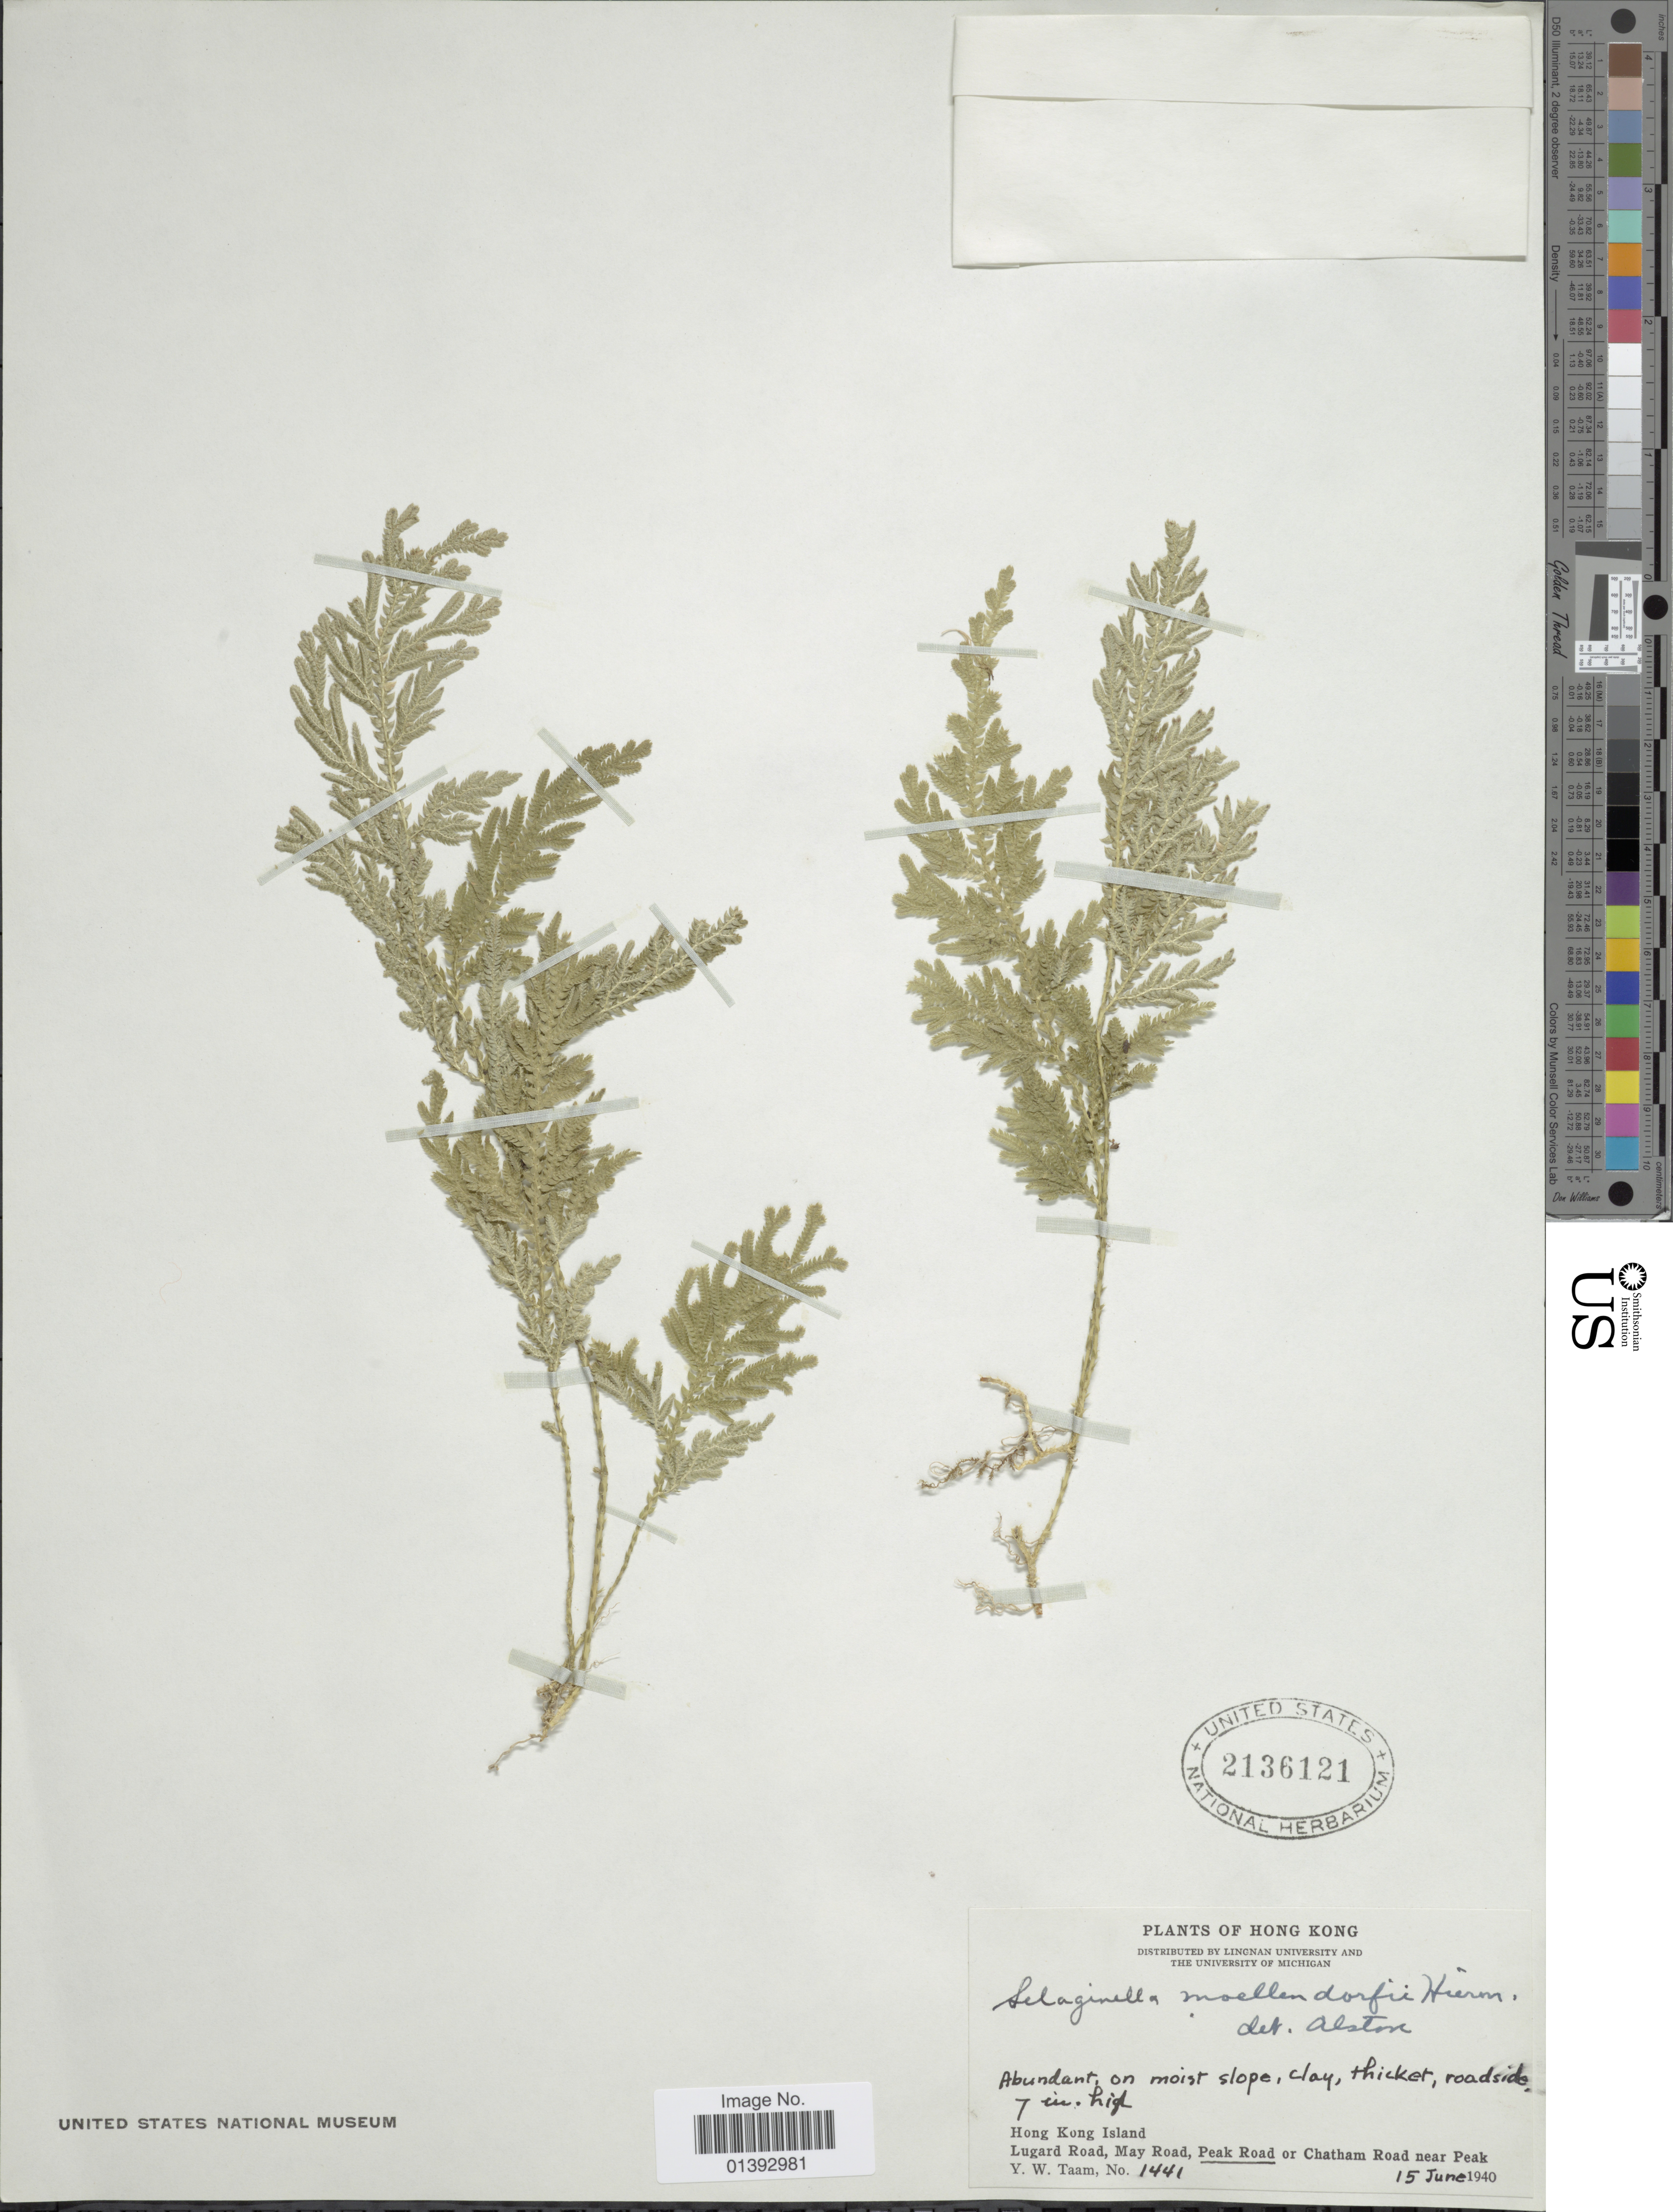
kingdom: Plantae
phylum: Tracheophyta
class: Lycopodiopsida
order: Selaginellales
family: Selaginellaceae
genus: Selaginella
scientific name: Selaginella moellendorffii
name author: Hieron.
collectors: Y. W. Taam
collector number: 1441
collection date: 1940-06-15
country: China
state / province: Hong Kong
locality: Hong Kong Island, Lugard Road, May Road, Peak Road or Chatham road near Peak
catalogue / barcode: US 2136121